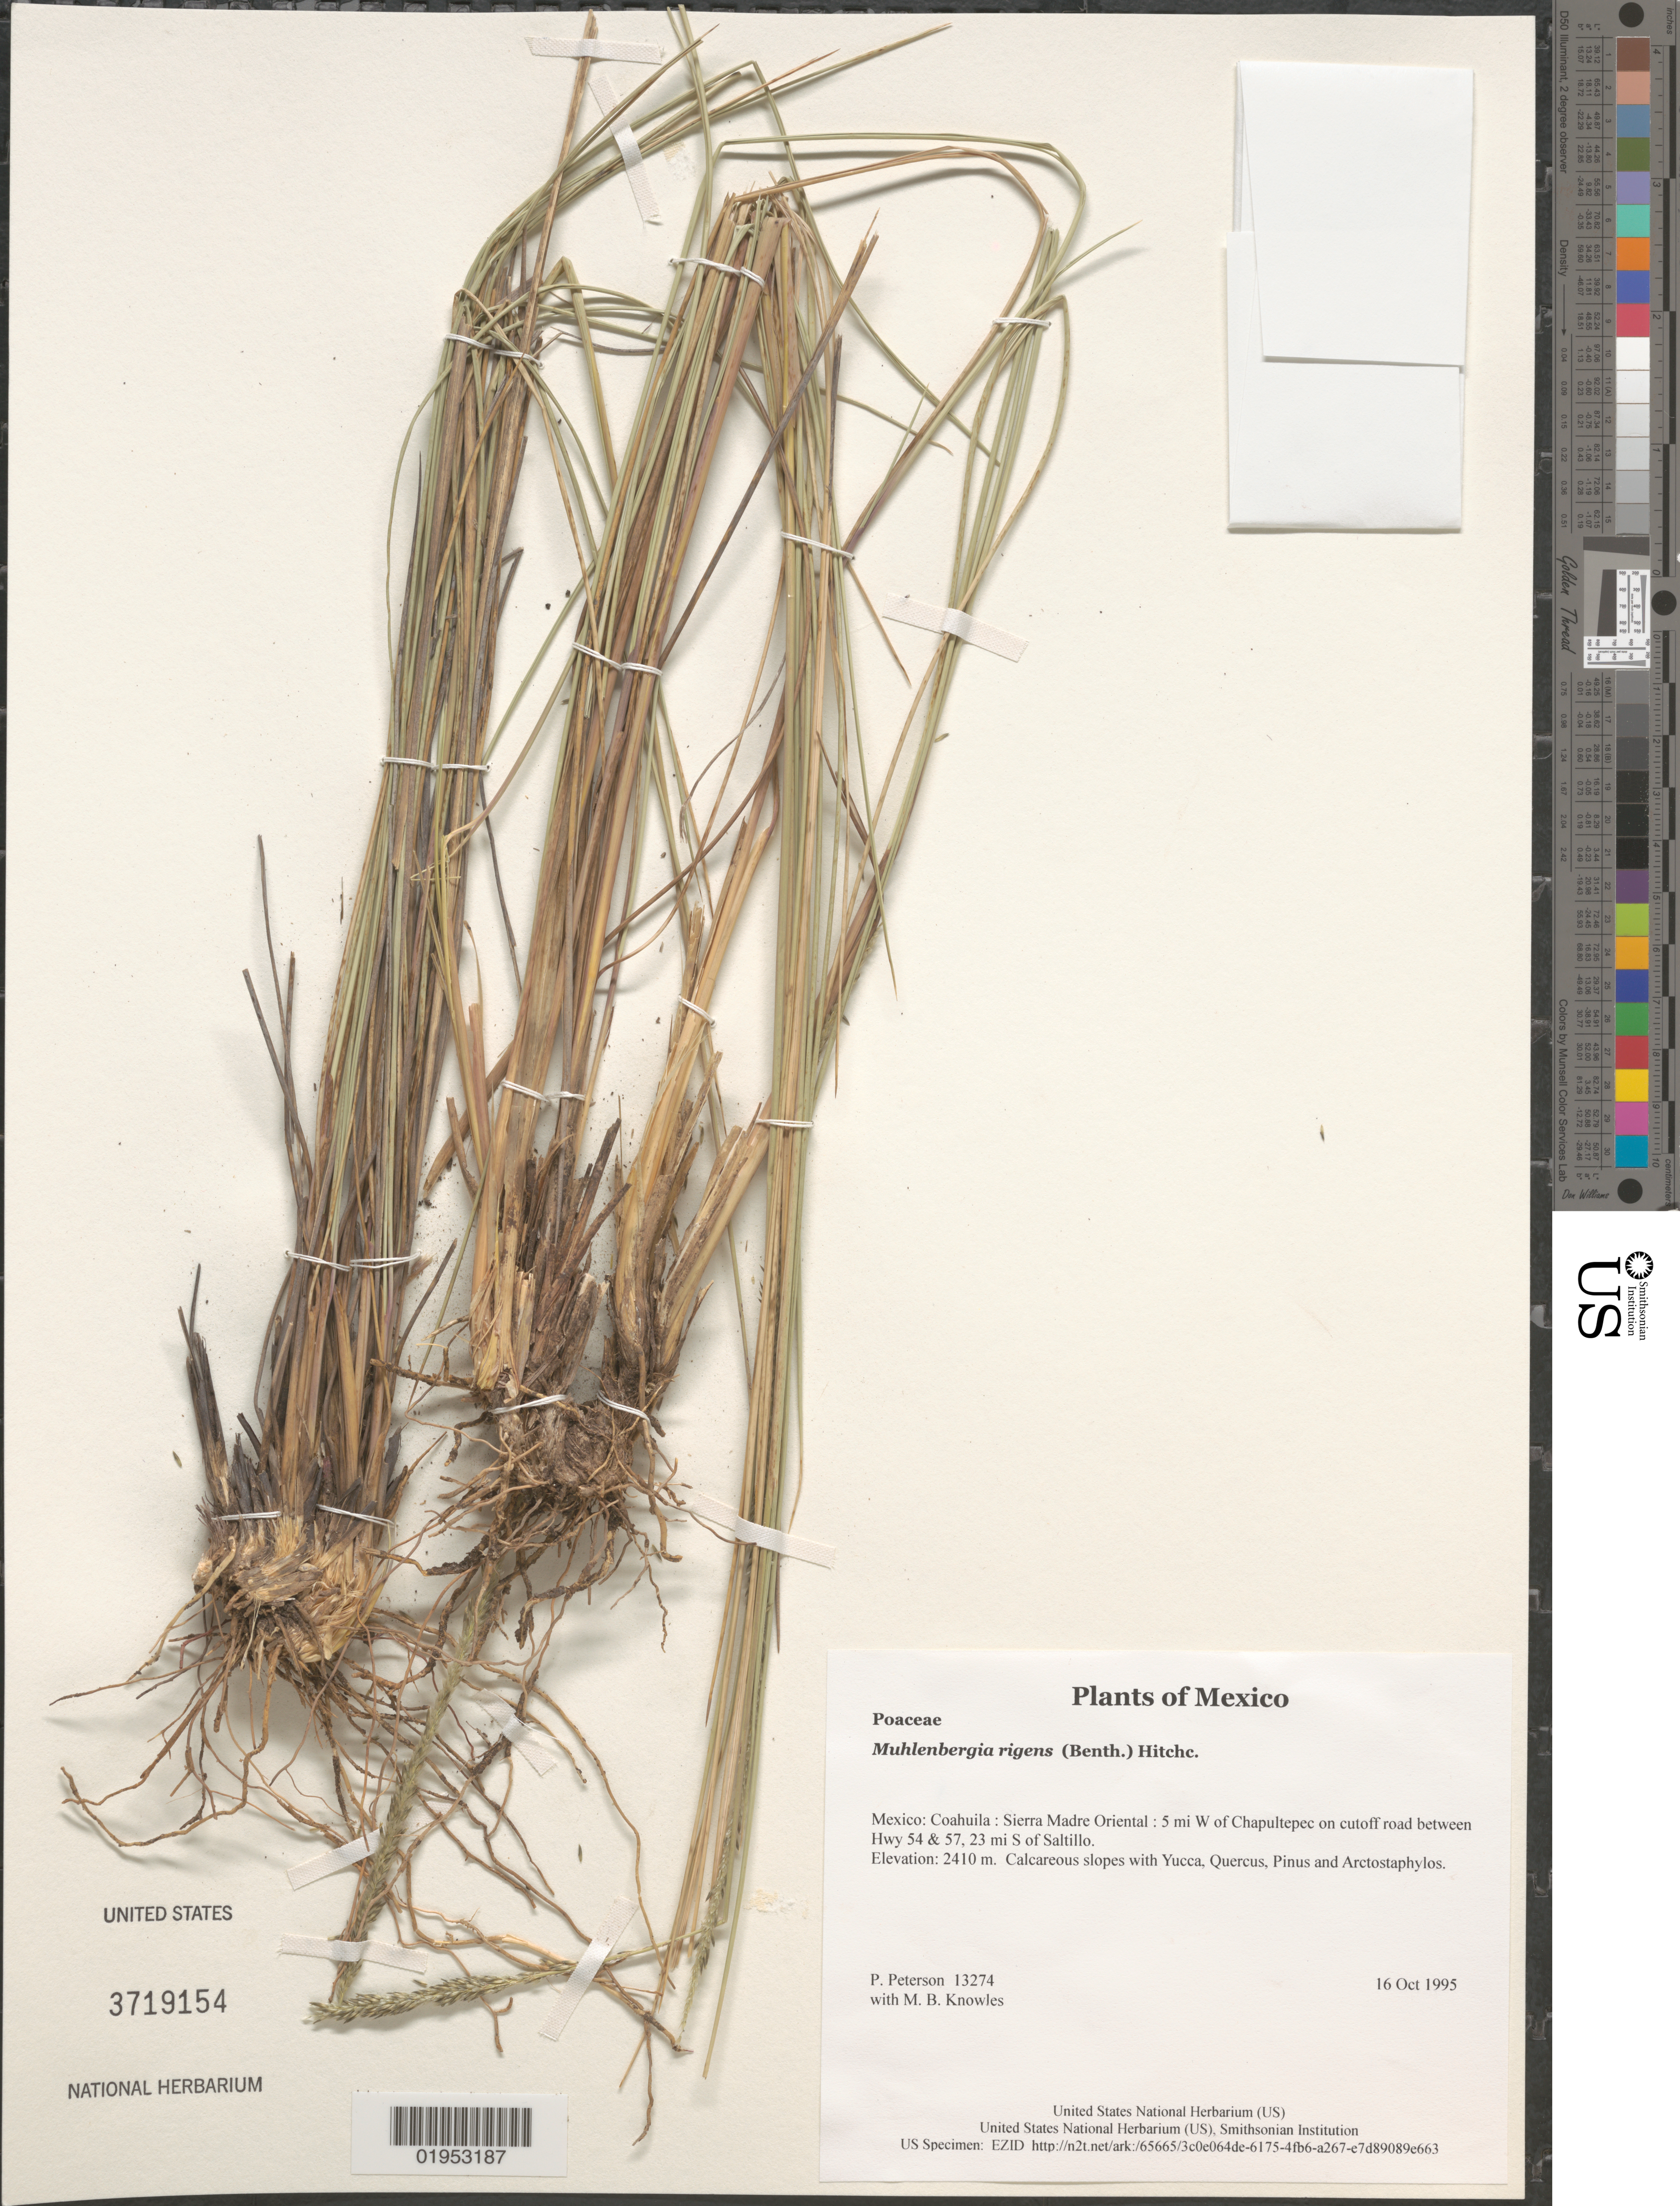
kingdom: Plantae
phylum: Tracheophyta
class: Liliopsida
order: Poales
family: Poaceae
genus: Muhlenbergia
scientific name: Muhlenbergia rigens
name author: (Benth.) Hitchc.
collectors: P. M. Peterson & M. B. Knowles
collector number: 13274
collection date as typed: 16 Oct 1995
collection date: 1995-10-16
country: Mexico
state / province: Coahuila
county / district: Sierra Madre Oriental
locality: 5 mi W of Chapultepec on cutoff road between Hwy 54 & 57, 23 mi S of Saltillo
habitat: Calcareous slopes with Yucca, Quercus, Pinus and Arctostaphylos.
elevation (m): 2410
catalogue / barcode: US 3719154